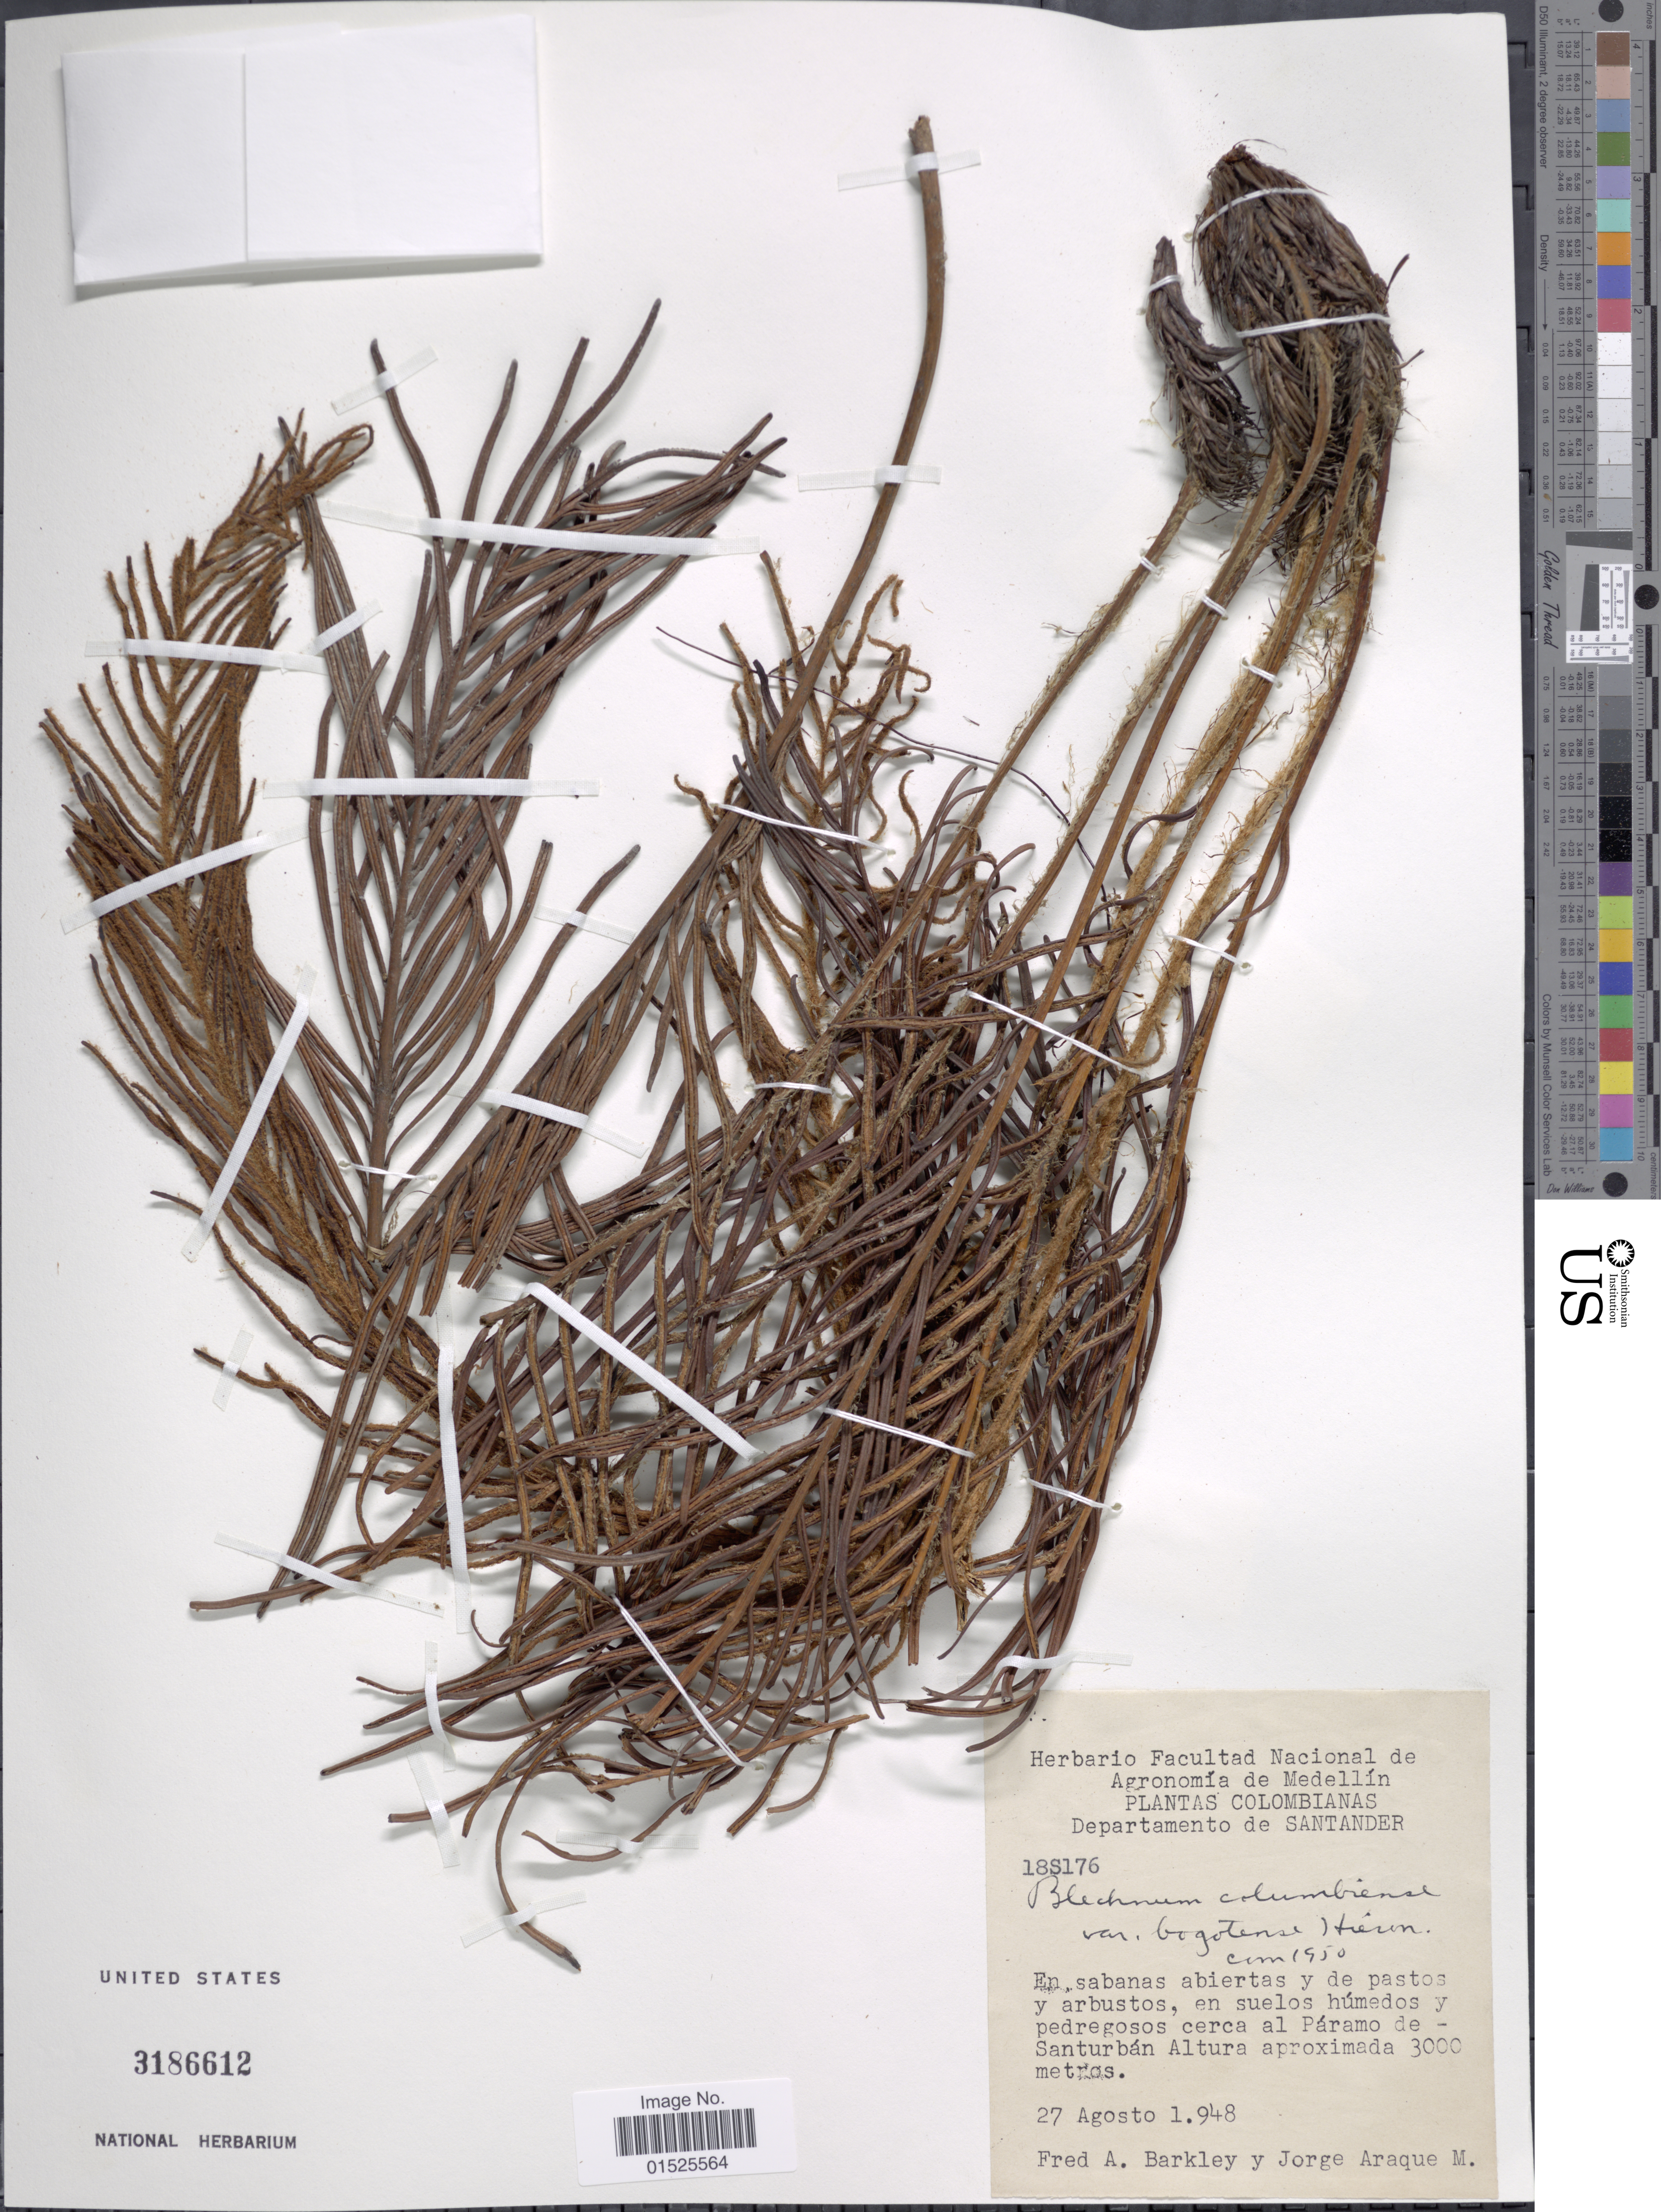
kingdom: Plantae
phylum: Tracheophyta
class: Polypodiopsida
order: Polypodiales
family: Blechnaceae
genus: Blechnum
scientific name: Blechnum columbiense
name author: Hieron.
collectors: F. A. Barkley & J. Araque Molina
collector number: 18S176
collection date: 1948-08-27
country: Colombia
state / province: Santander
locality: Páramo de Santurbán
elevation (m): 3000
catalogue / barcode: US 3186612